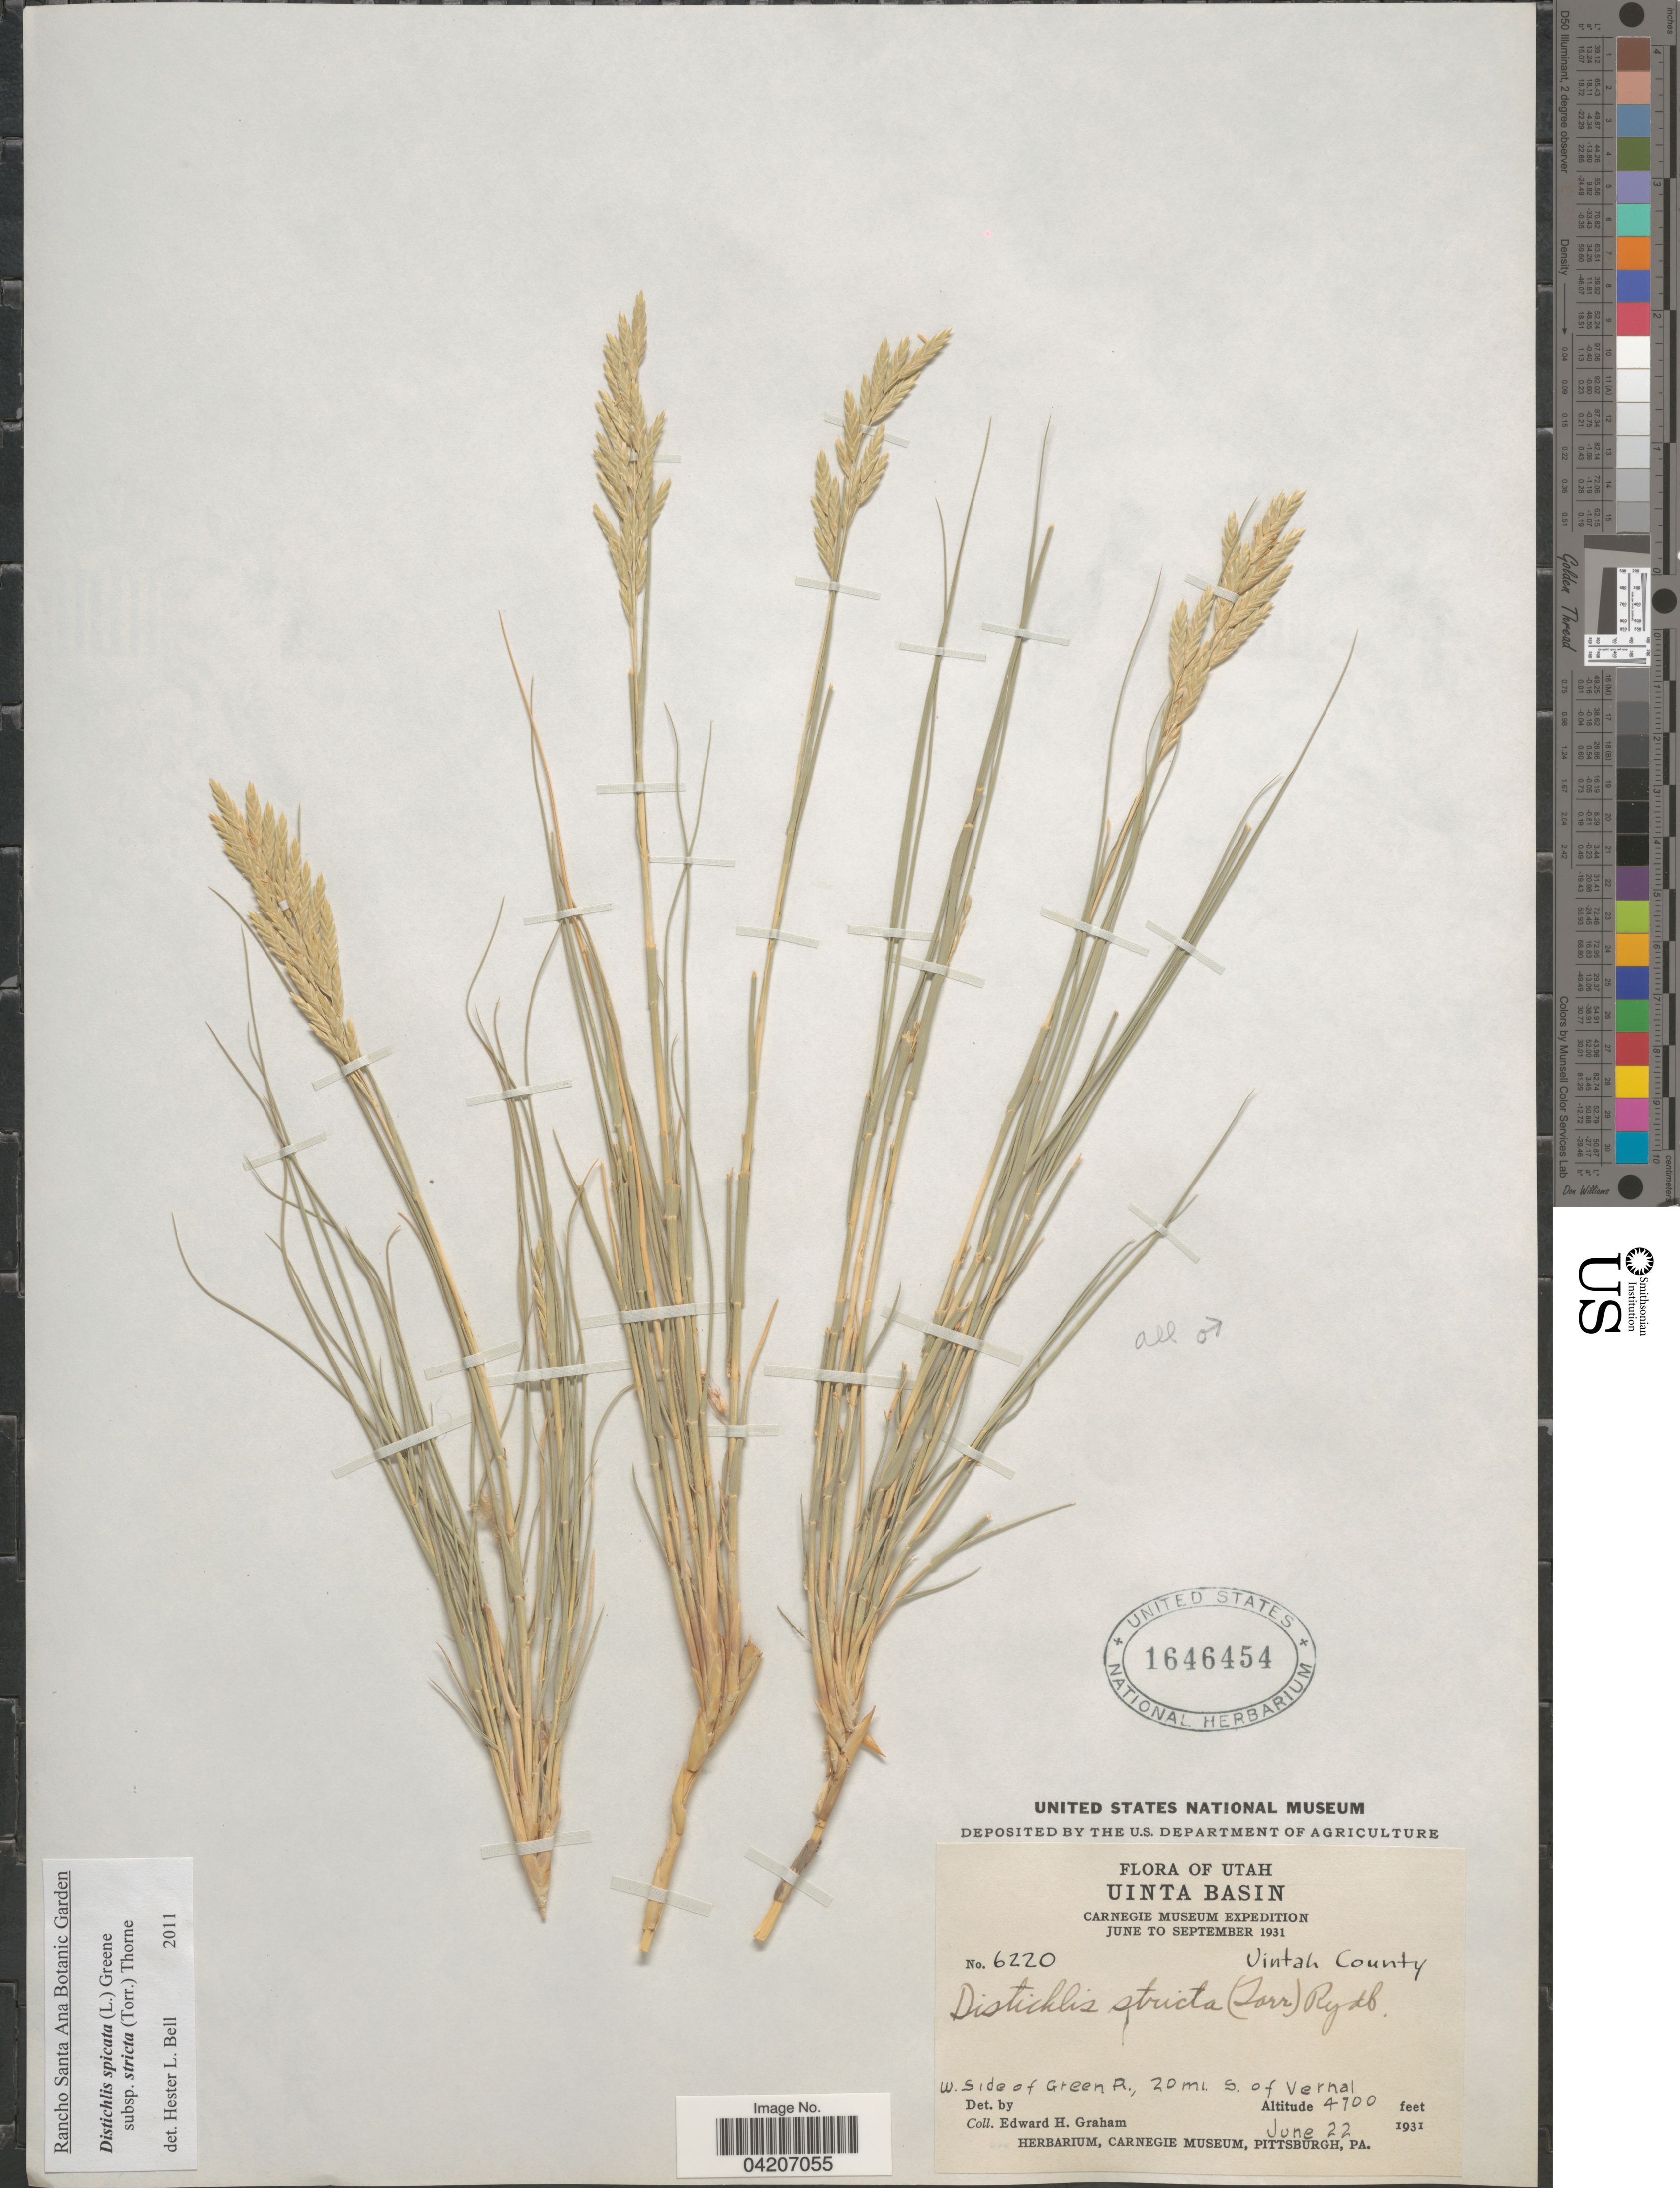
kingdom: Plantae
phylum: Tracheophyta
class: Liliopsida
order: Poales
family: Poaceae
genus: Distichlis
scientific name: Distichlis spicata subsp. stricta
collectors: E. H. Graham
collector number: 6220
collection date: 1931-06-22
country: United States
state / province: Utah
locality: Uintah Basin. Carnegie Museum Expedition June to September 1931. Uintah County. W. side of Green R., 20 mi. S. of Vernal.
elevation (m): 1433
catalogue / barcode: US 1646454